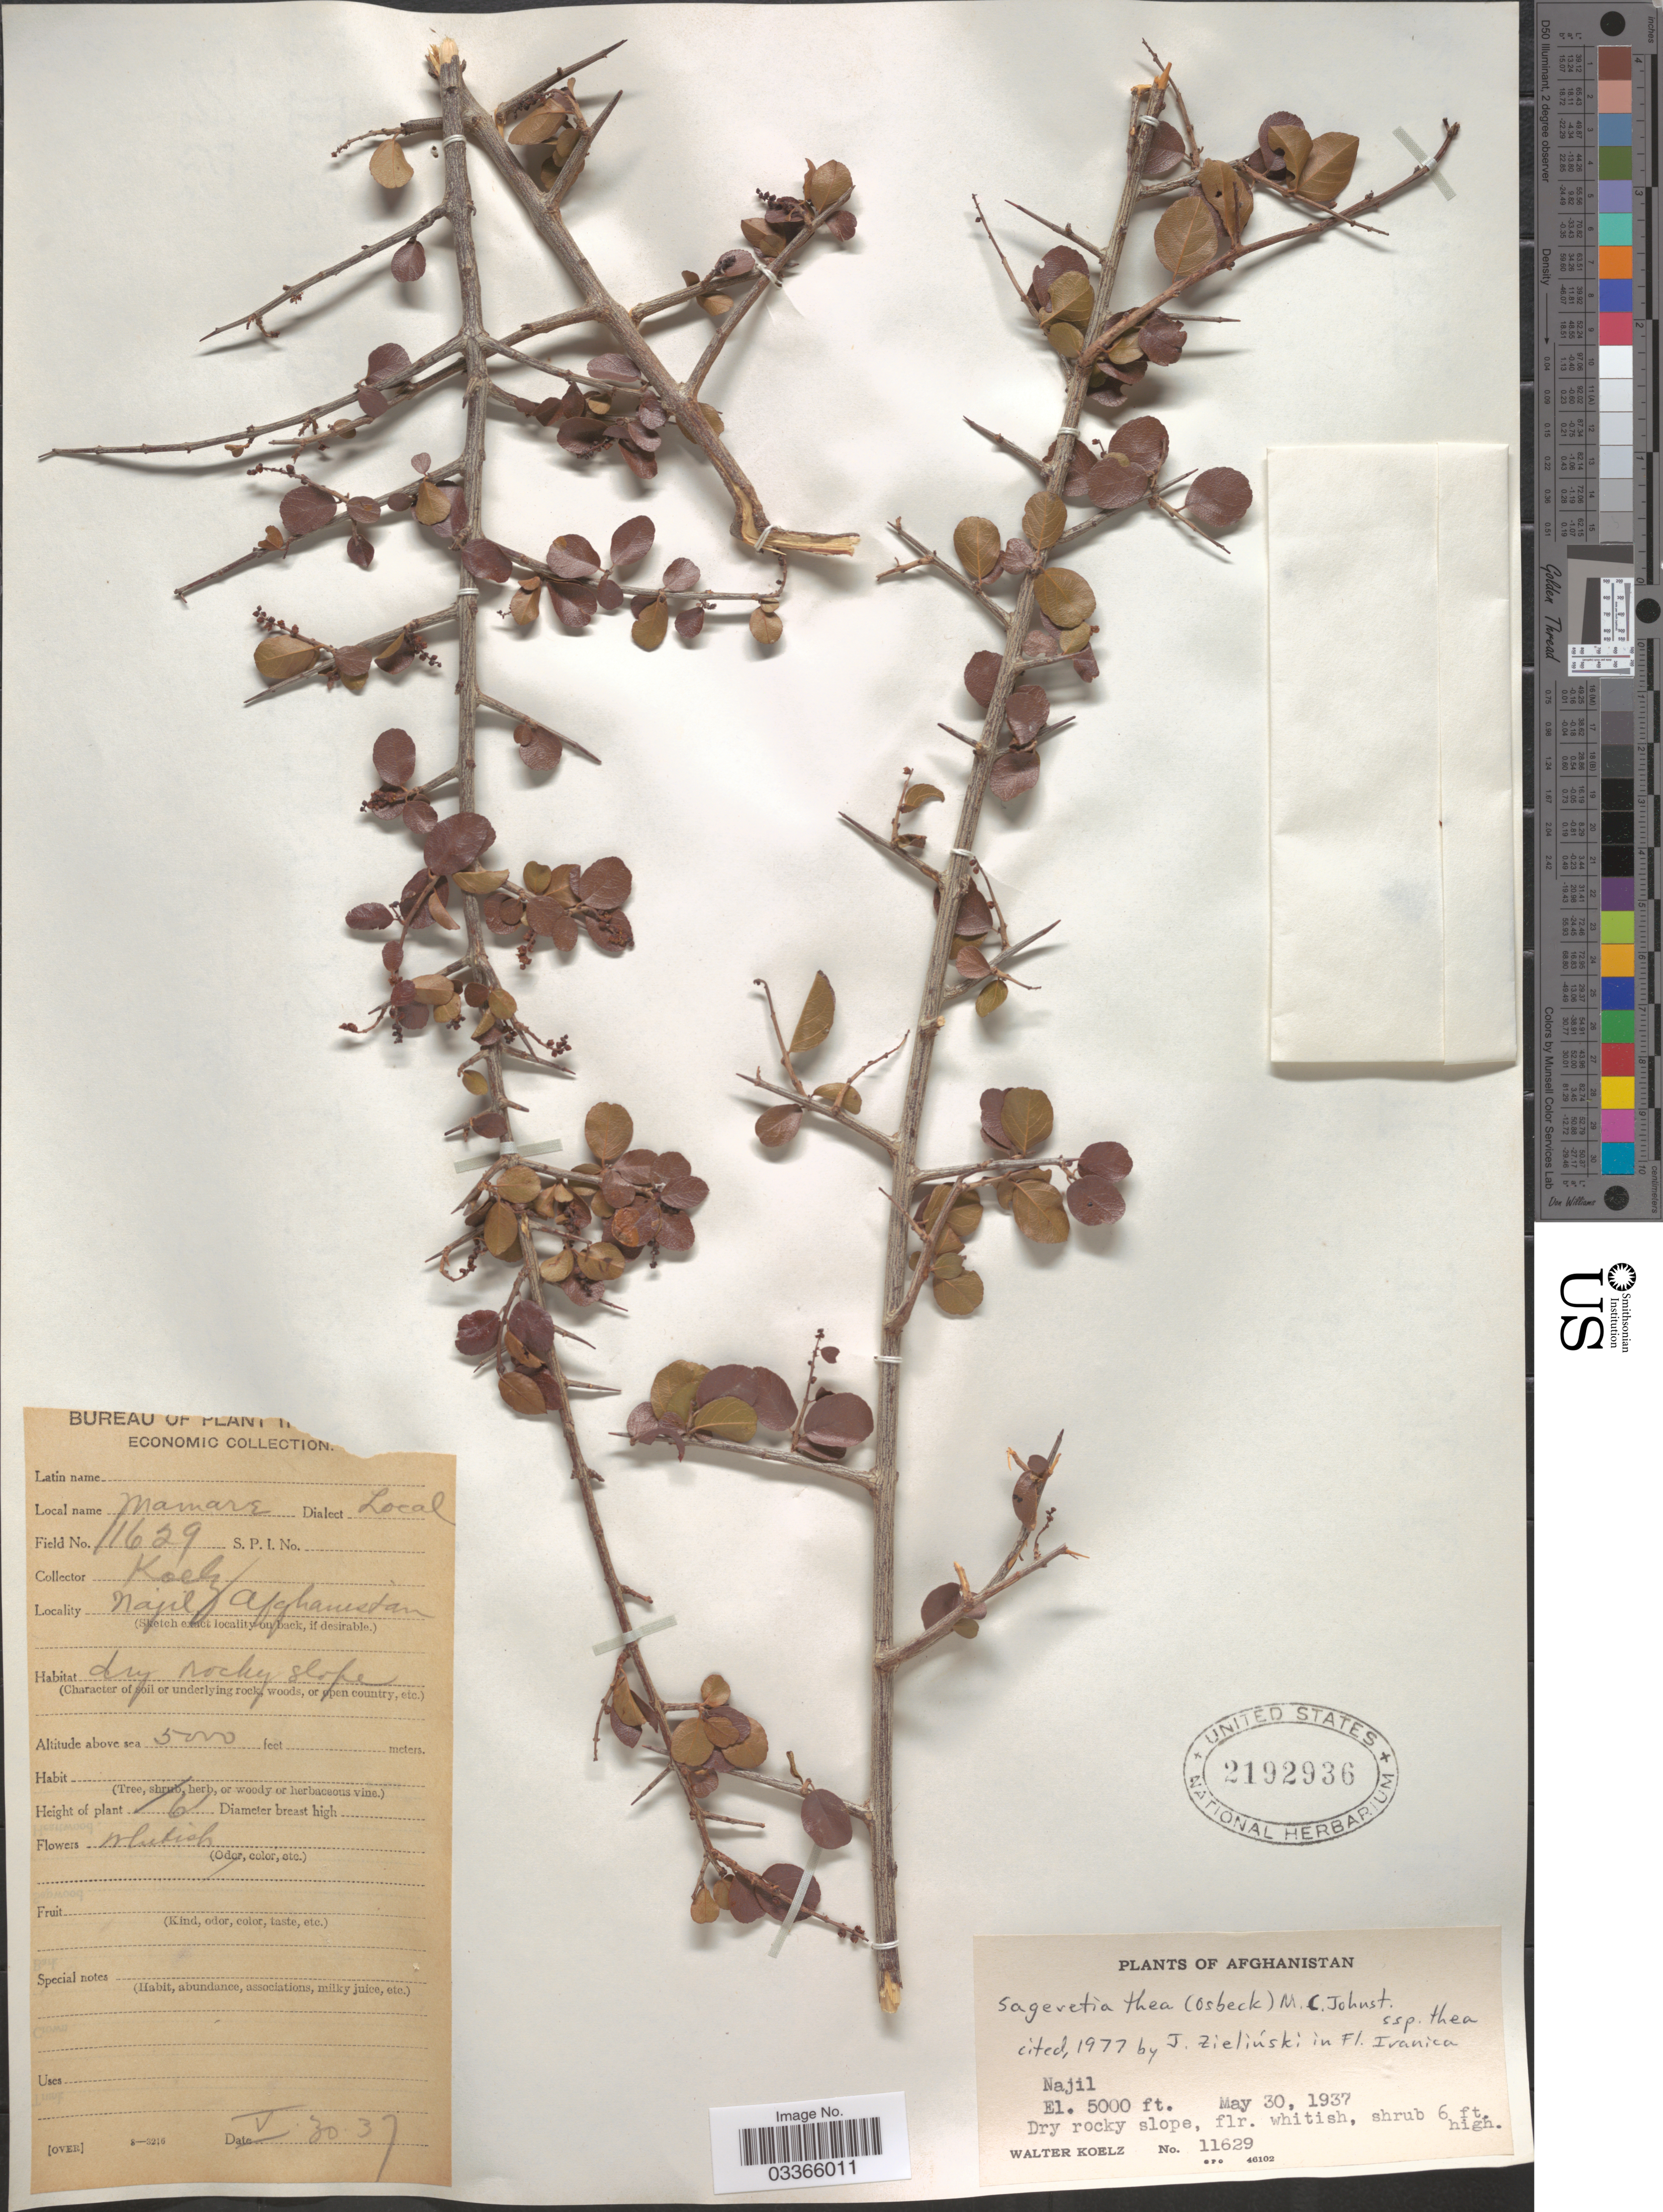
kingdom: Plantae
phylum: Tracheophyta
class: Magnoliopsida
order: Rosales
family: Rhamnaceae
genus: Sageretia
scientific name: Sageretia thea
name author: (Osbeck) M.C. Johnst.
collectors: W. N. Koelz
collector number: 11629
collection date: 1937-05-30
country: Afghanistan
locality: Najil.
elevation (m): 1524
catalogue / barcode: US 2192936